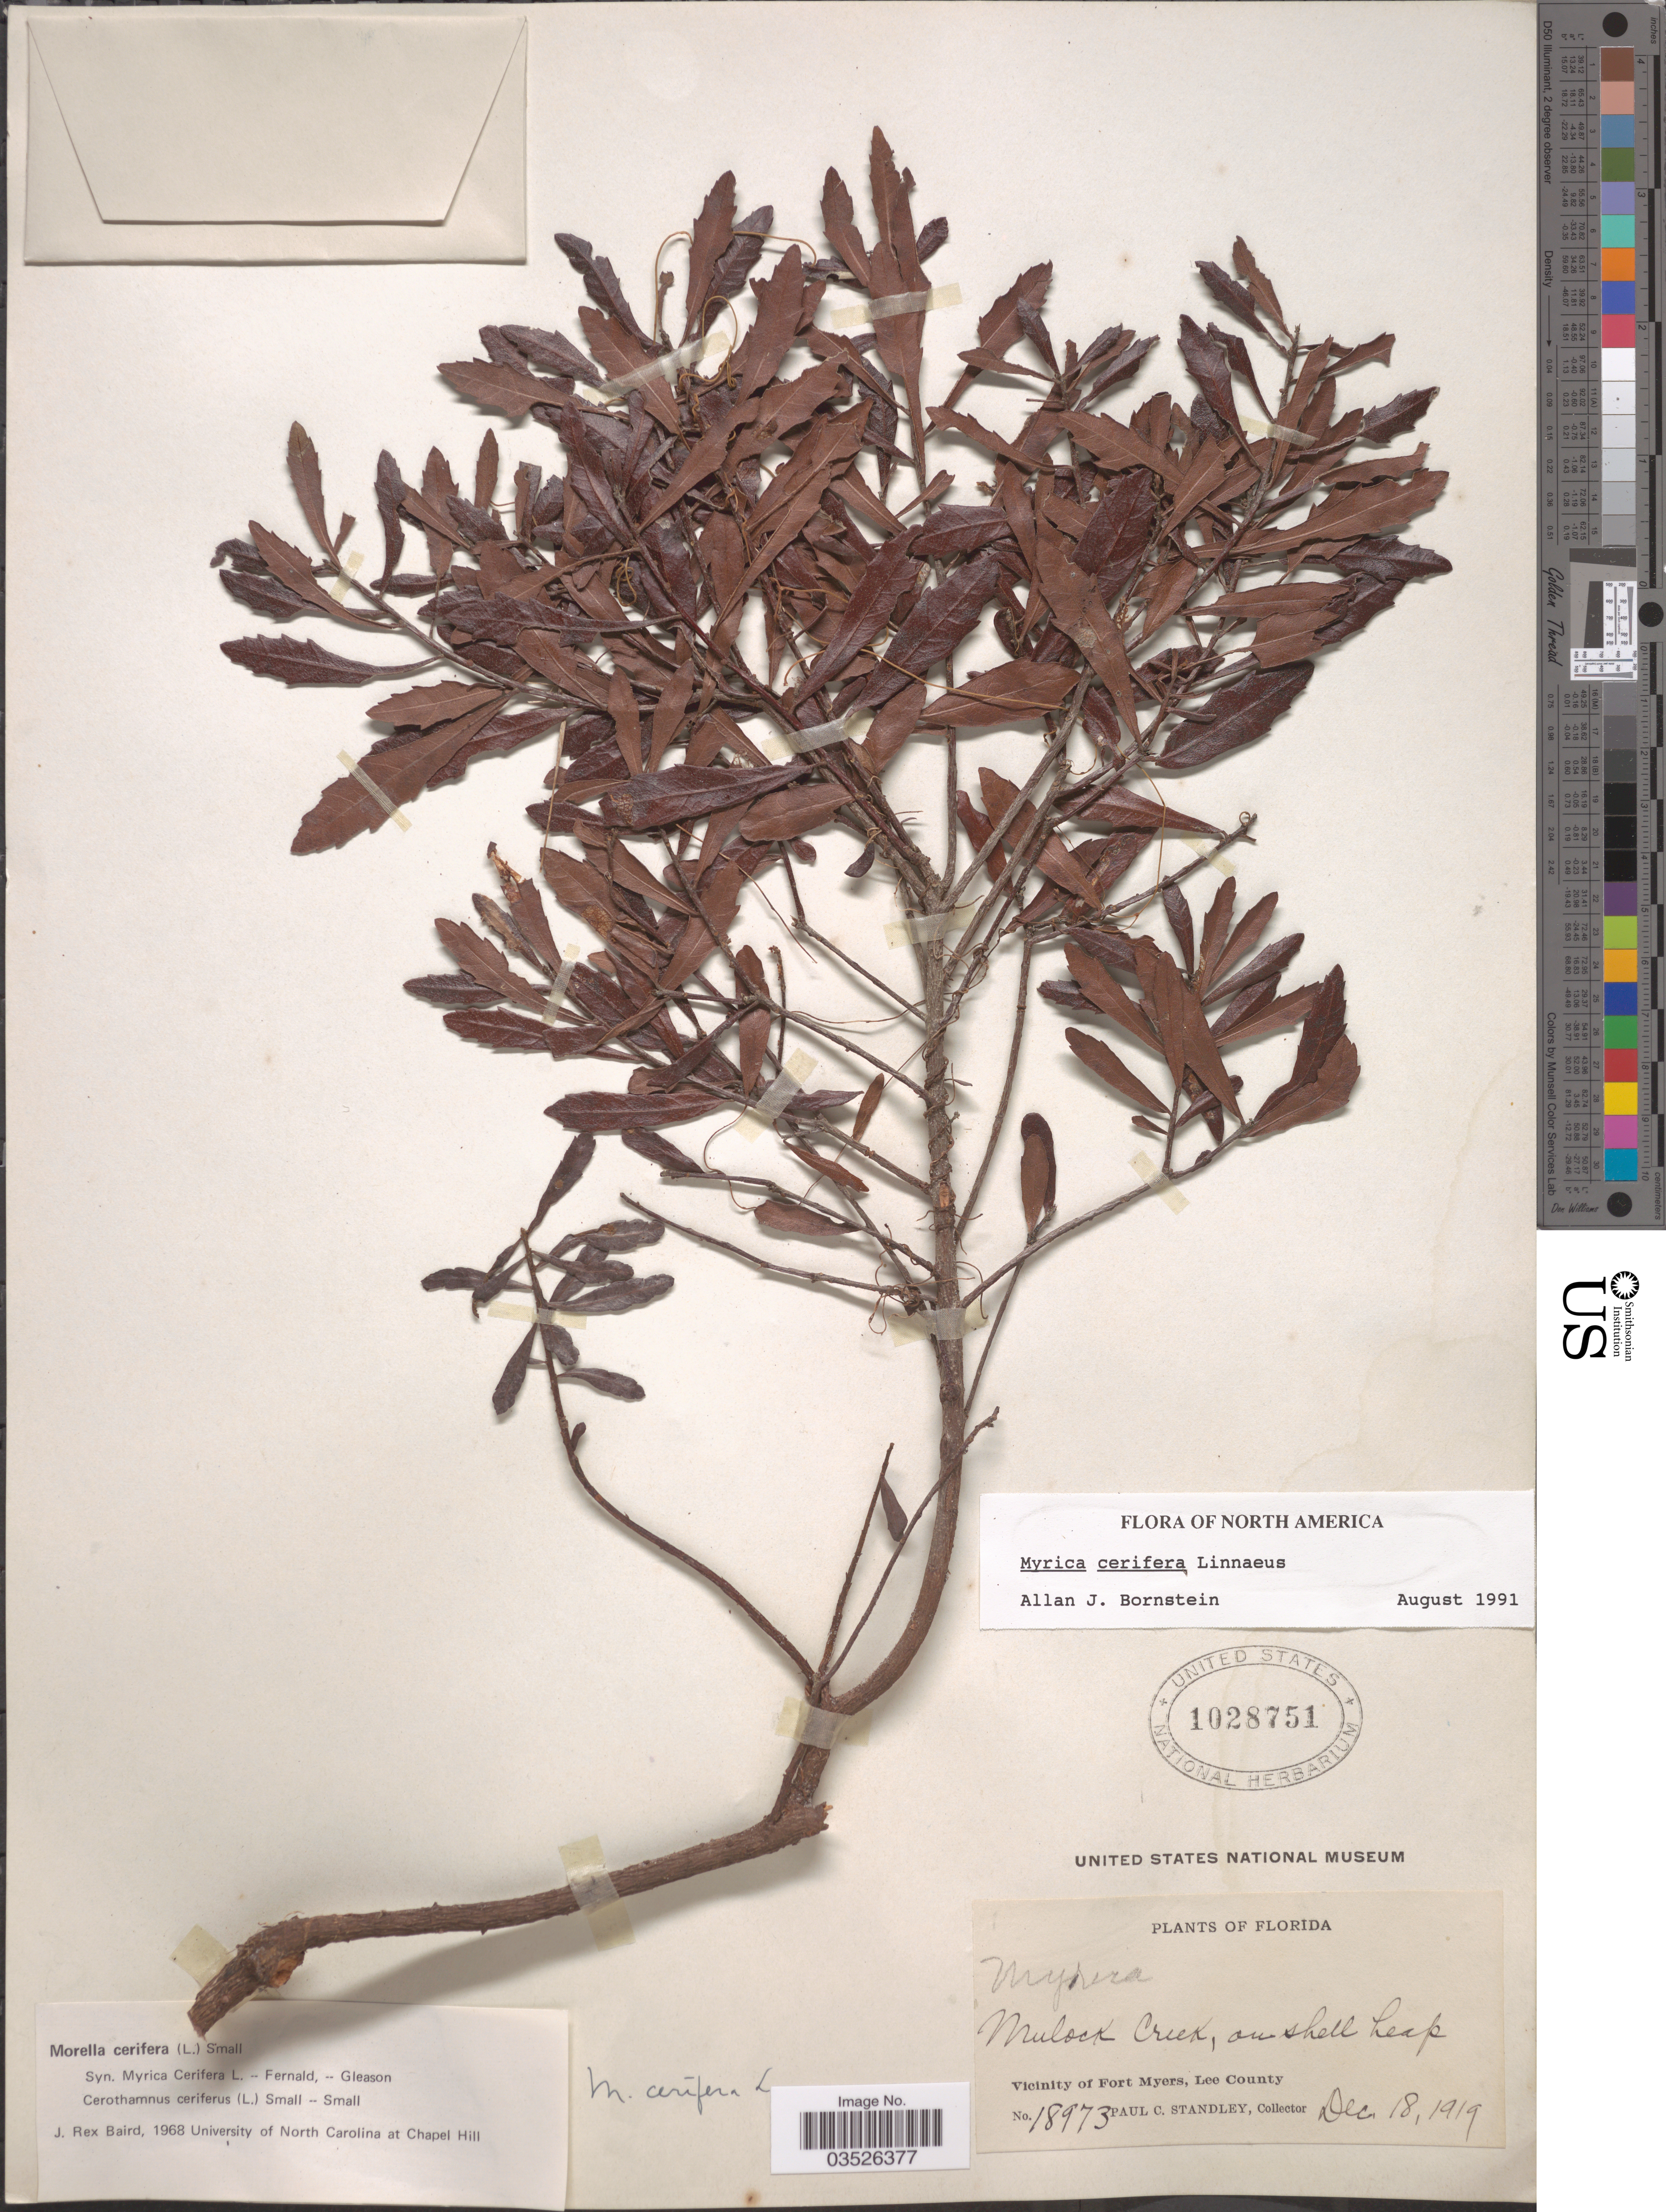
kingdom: Plantae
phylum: Tracheophyta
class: Magnoliopsida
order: Fagales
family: Myricaceae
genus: Morella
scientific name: Morella pumila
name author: (Michx.) Small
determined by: Strong, Mark T., (BOT), Smithsonian Institution - National Museum of Natural History (UNITED STATES)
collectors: P. C. Standley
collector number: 18973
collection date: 1919-12-18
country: United States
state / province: Florida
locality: Mulock Creek. Vicinity of Fort Myers, Lee County.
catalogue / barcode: US 1028751